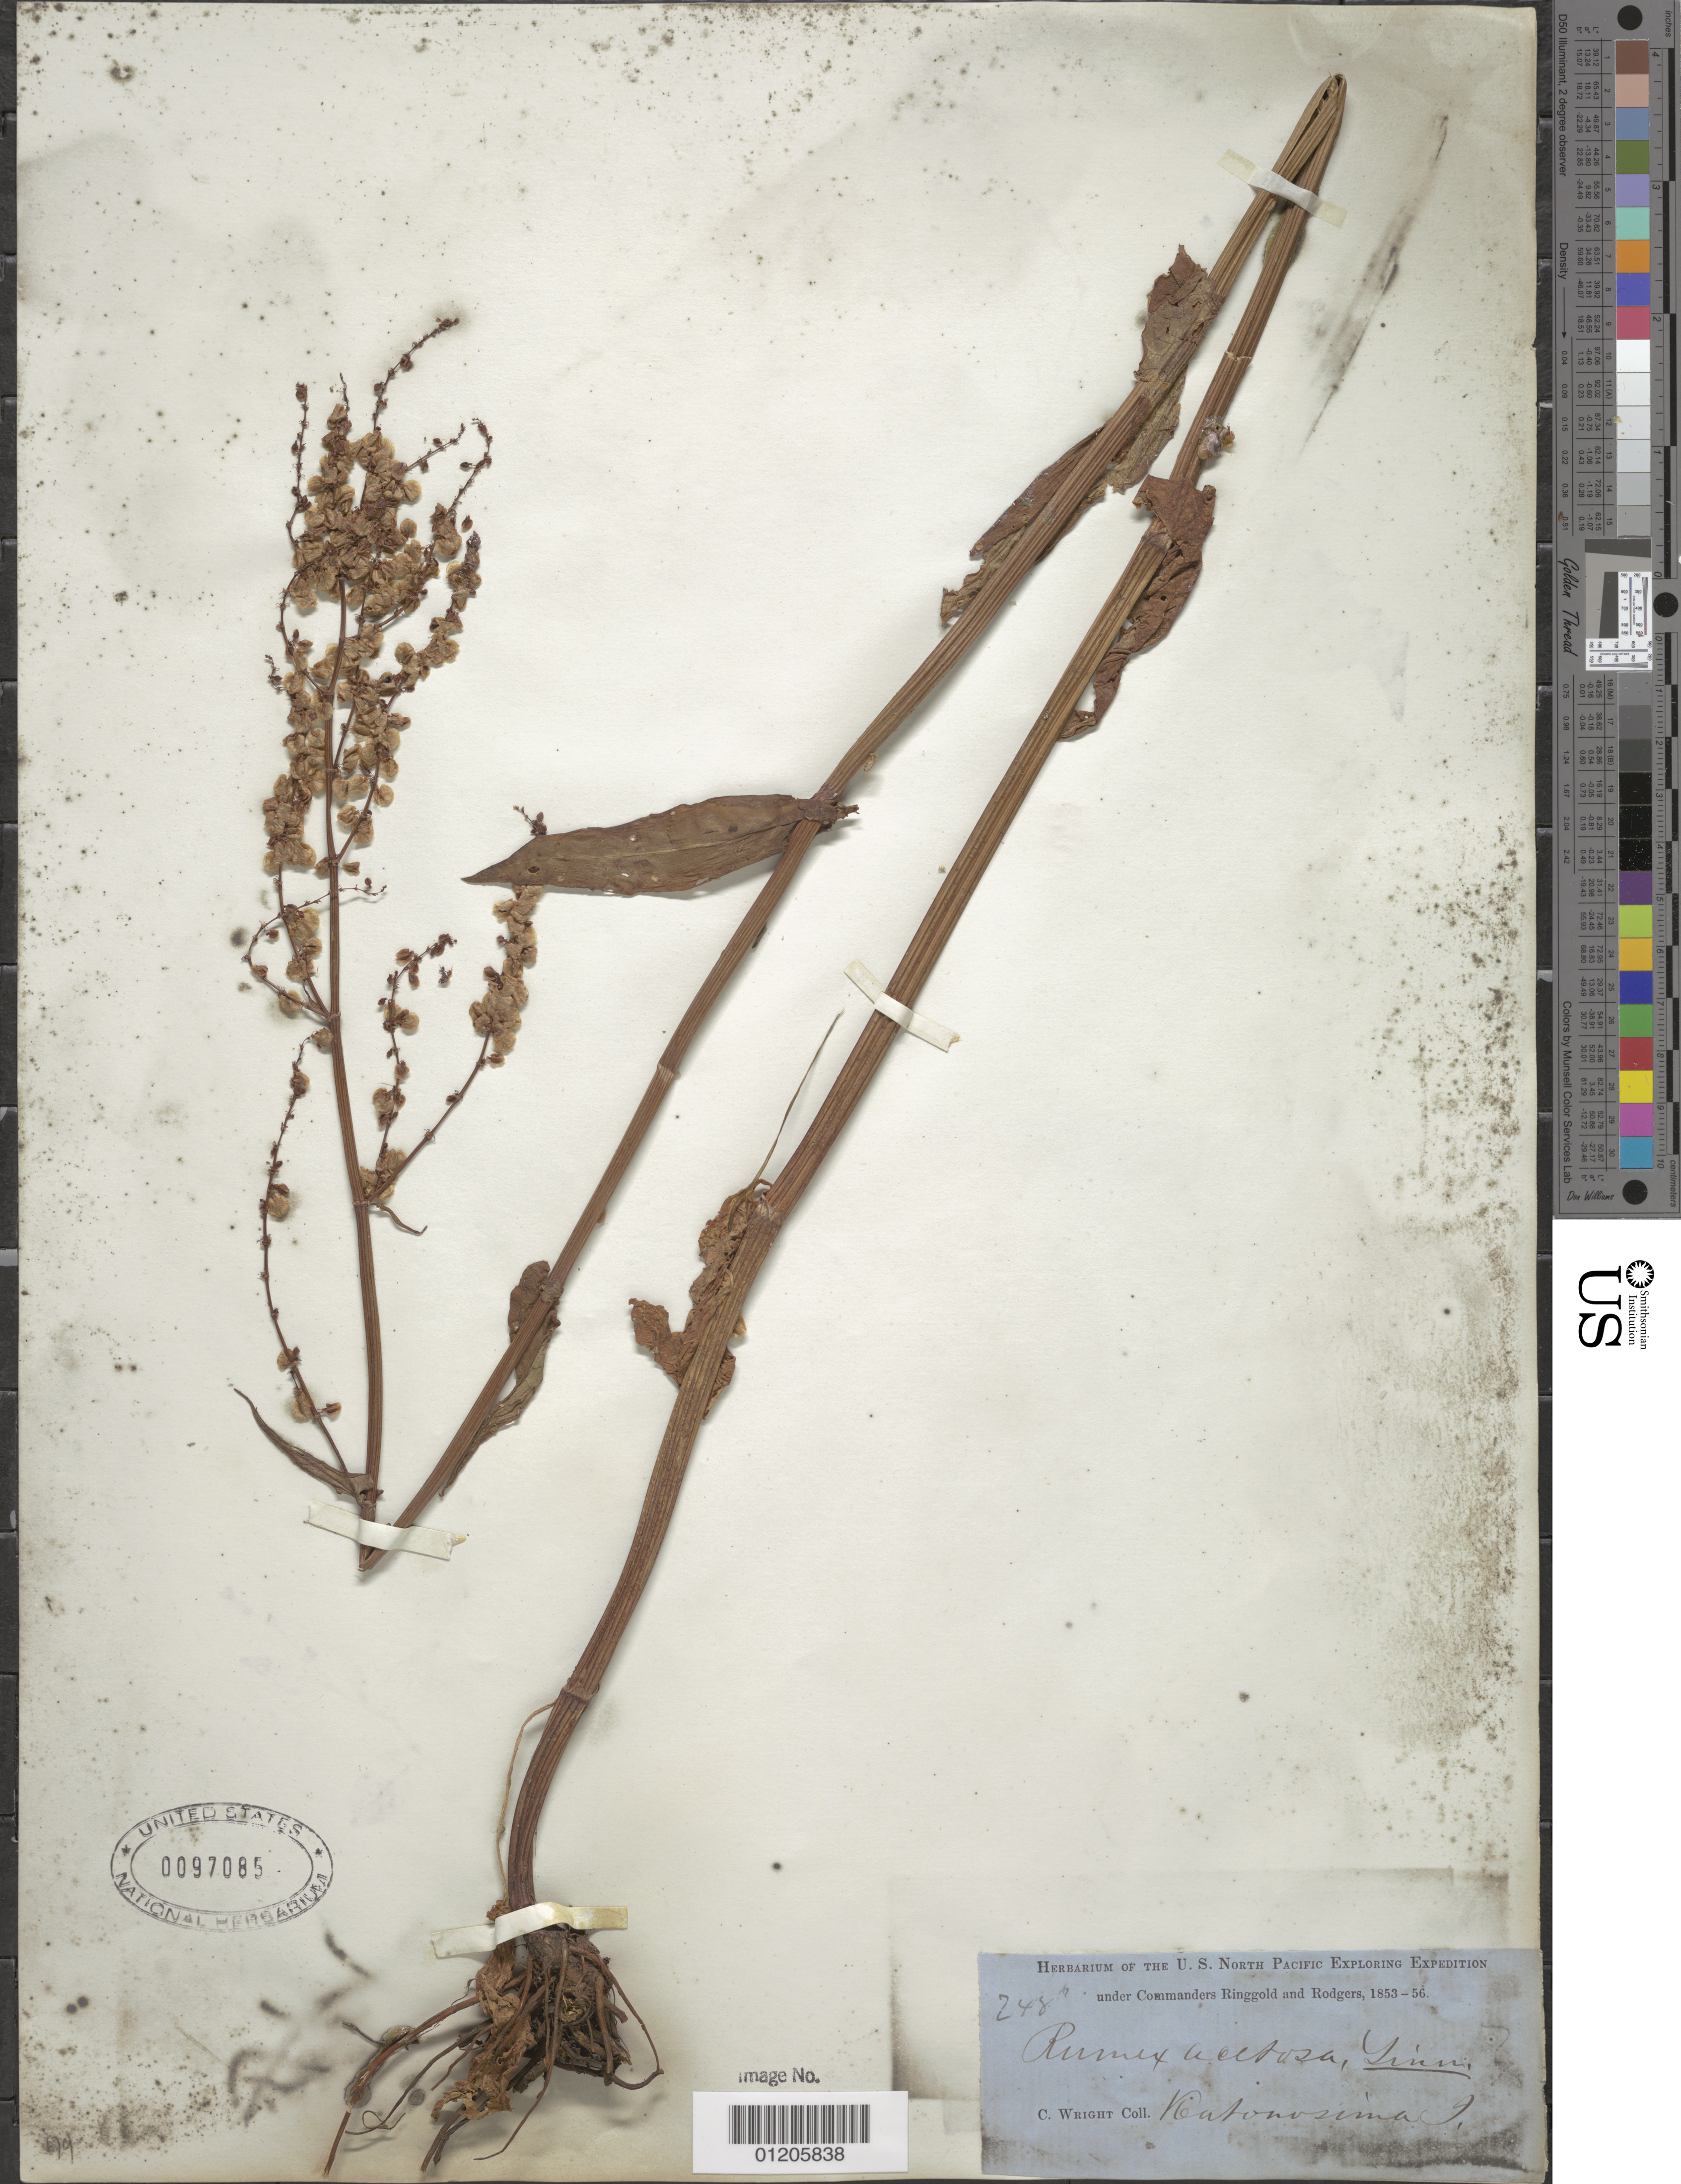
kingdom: Plantae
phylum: Tracheophyta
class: Magnoliopsida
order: Caryophyllales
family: Polygonaceae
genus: Rumex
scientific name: Rumex acetosa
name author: L.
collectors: C. Wright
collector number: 248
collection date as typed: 1853 to -- --- 1856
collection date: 1853/1856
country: Japan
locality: Katonasima.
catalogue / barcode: US 97085